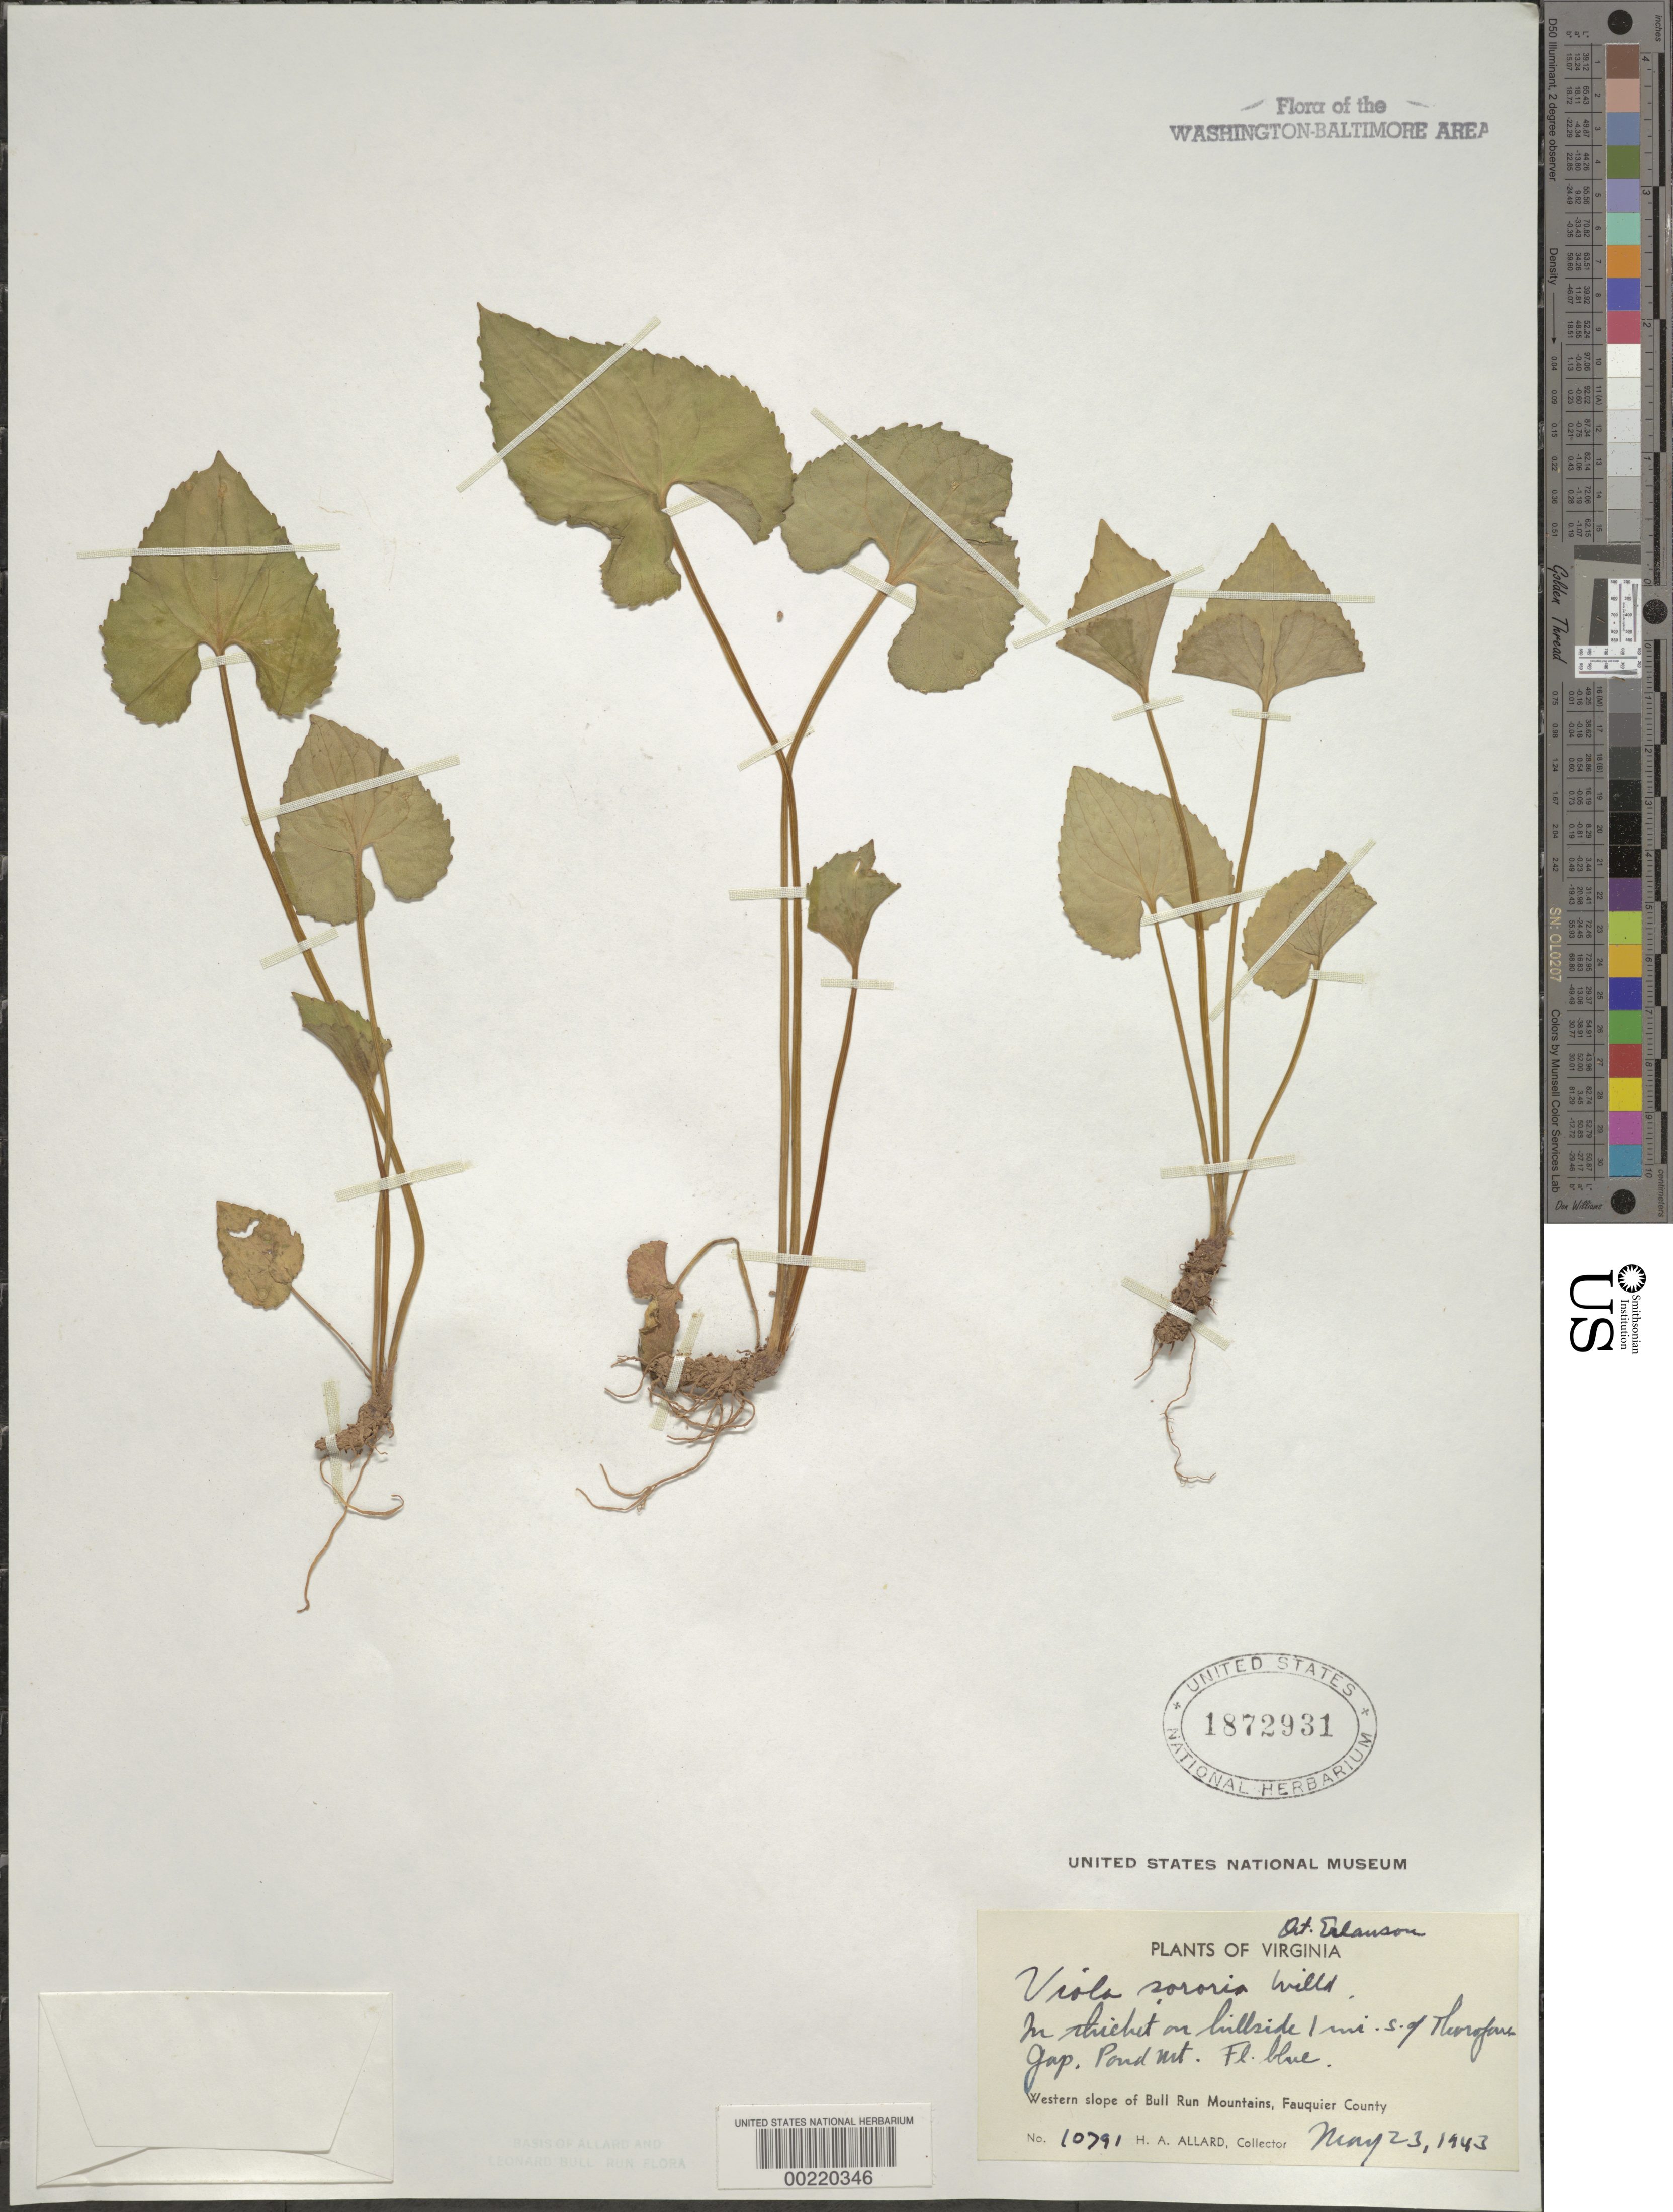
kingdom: Plantae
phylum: Tracheophyta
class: Magnoliopsida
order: Malpighiales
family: Violaceae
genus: Viola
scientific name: Viola sororia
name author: Willd.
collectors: H. A. Allard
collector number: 10791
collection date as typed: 23 May 1943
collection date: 1943-05-23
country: United States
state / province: Virginia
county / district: Fauquier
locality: South of Thorofare Gap, Pond Mt.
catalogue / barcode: US 1872931